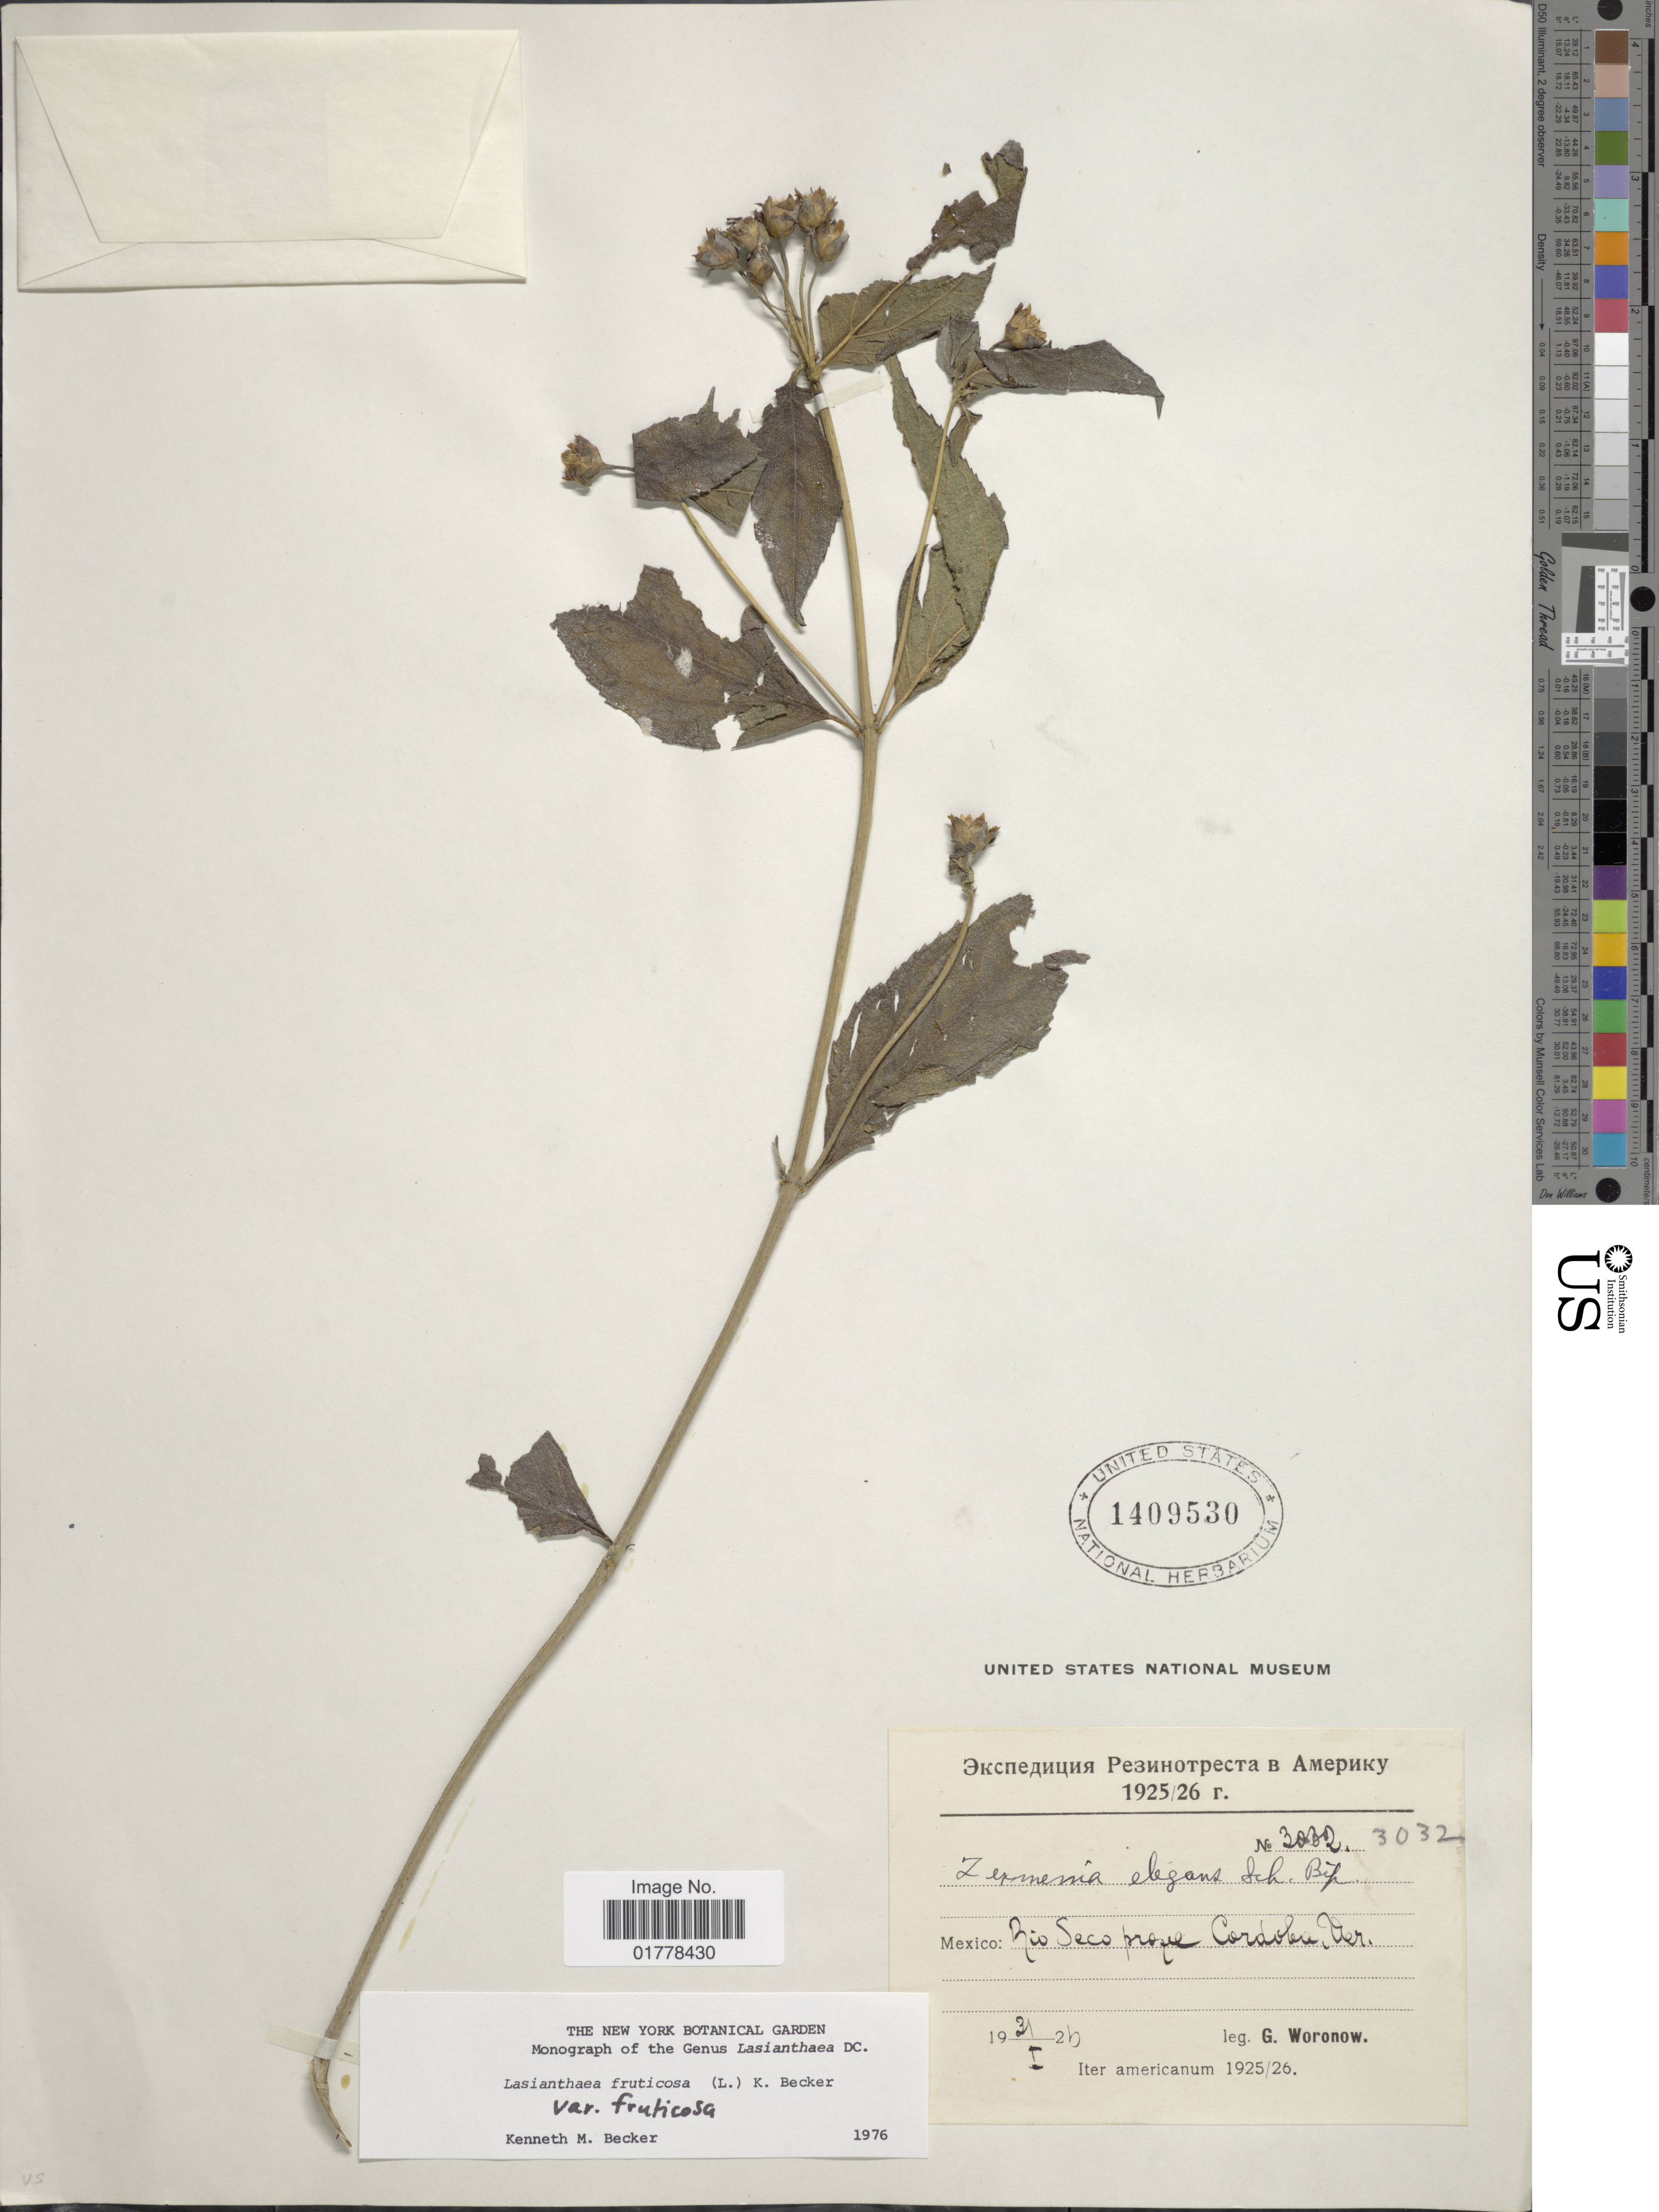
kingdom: Plantae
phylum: Tracheophyta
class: Magnoliopsida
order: Asterales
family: Asteraceae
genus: Lasianthaea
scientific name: Lasianthaea fruticosa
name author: (L.) K.M. Becker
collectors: G. Woronow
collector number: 3032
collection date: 1925-01-31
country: Mexico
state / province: Veracruz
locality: Mexico: Rio Seco prope Cordoba, Ver.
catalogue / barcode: US 1409530